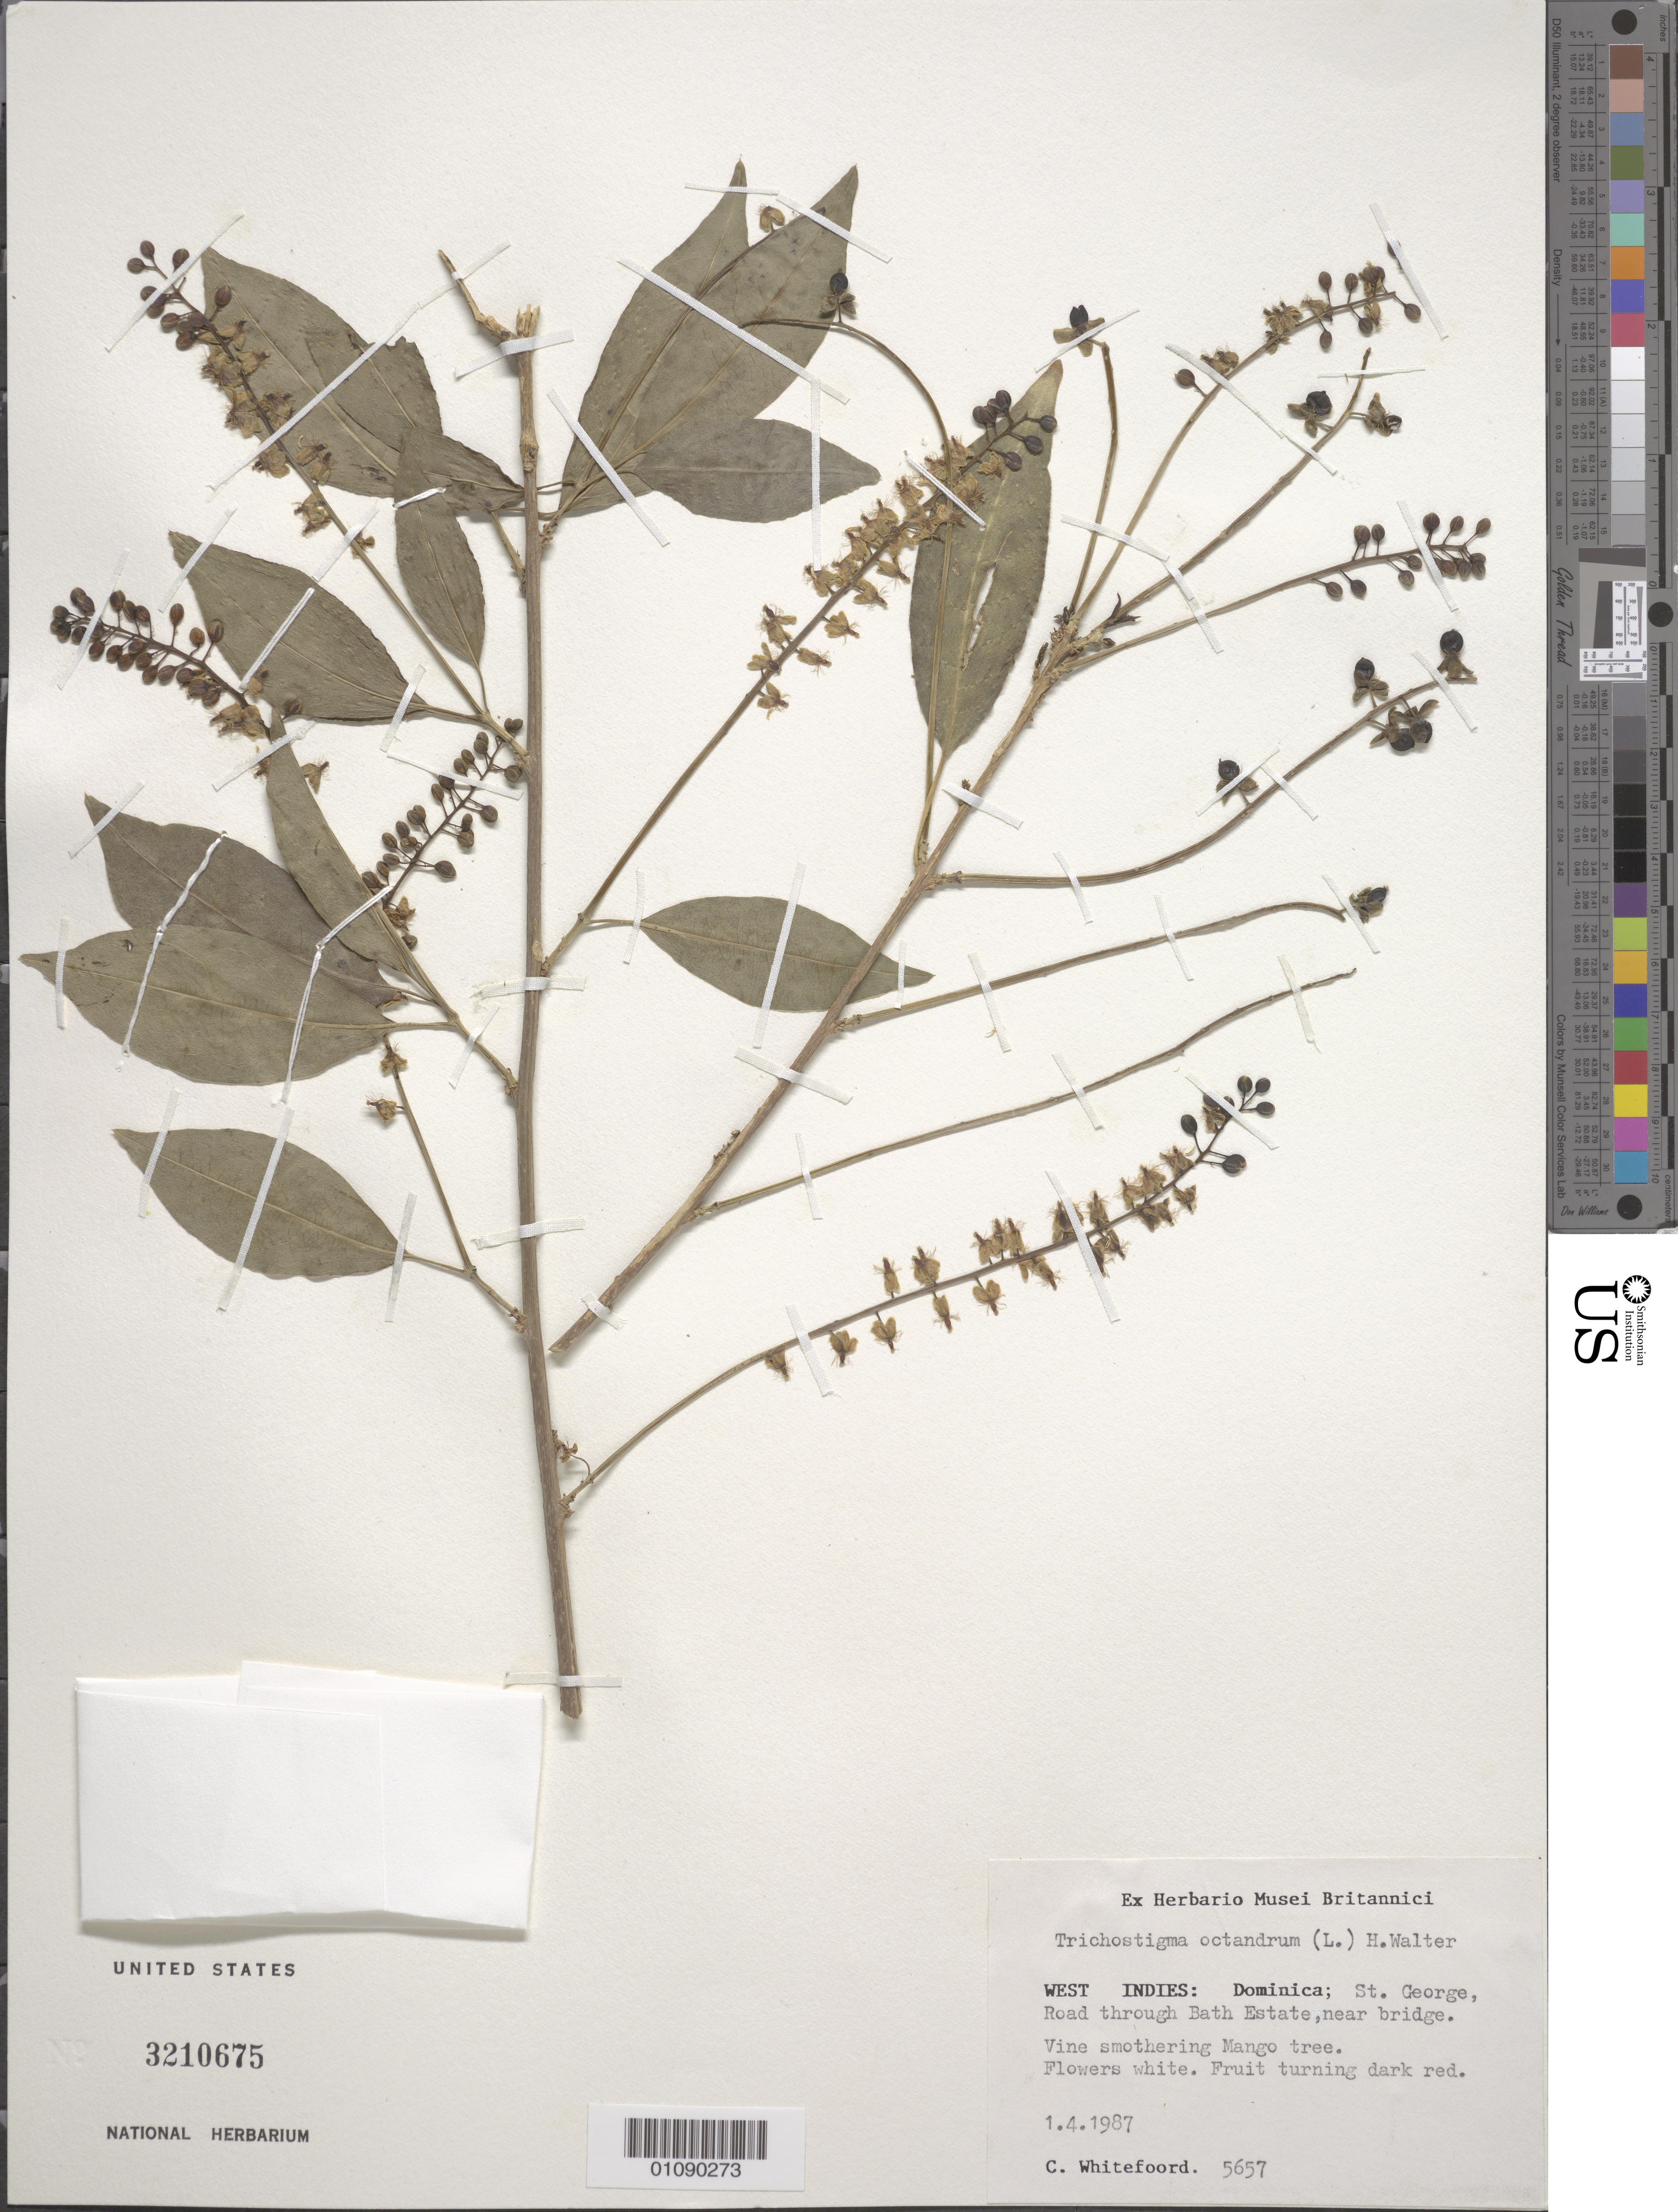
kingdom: Plantae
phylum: Tracheophyta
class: Magnoliopsida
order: Caryophyllales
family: Phytolaccaceae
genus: Trichostigma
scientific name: Trichostigma octandrum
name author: (L.) H. Walter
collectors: C. Whitefoord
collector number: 5657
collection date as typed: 04 Jan 1987 or 01 Apr 1987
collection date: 1987-01-04 or 1987-04-01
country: Dominica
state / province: St. George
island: Dominica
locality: St. George, road through Bath Estate, near bridge.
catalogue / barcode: US 3210675